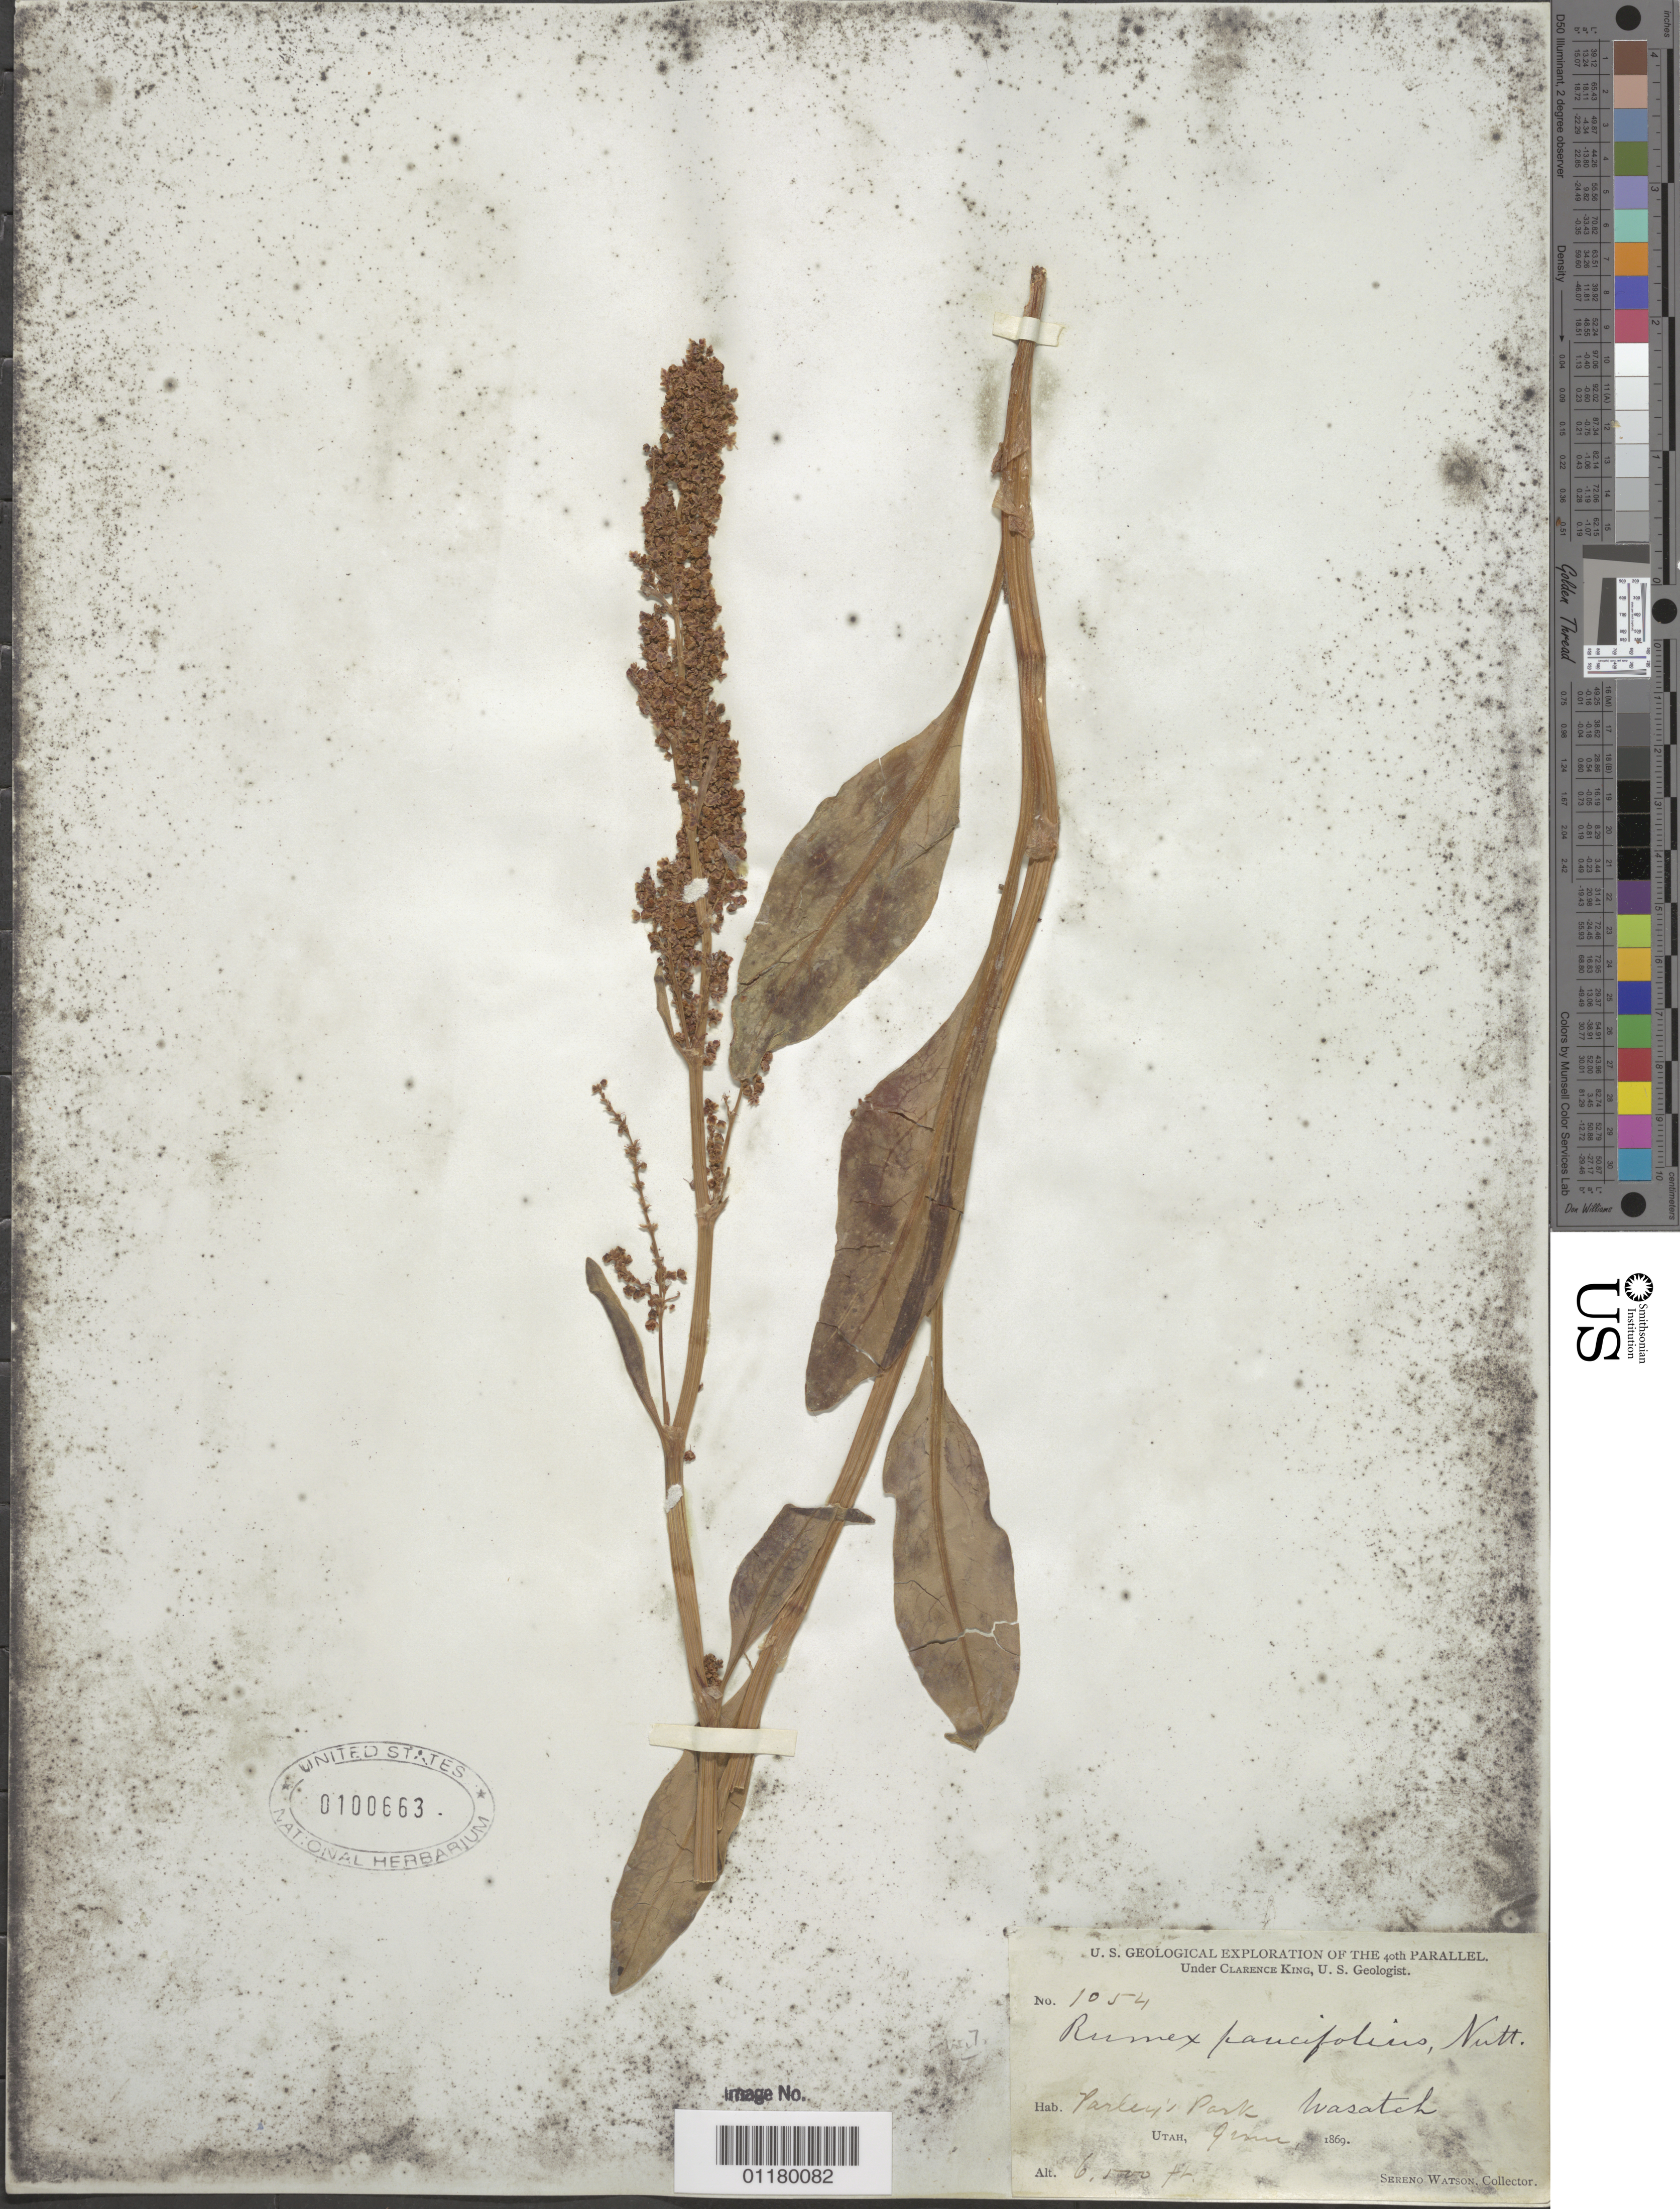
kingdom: Plantae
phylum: Tracheophyta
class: Magnoliopsida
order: Caryophyllales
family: Polygonaceae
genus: Rumex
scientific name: Rumex paucifolius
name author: Nutt.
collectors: S. Watson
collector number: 1054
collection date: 1869-06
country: United States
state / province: Utah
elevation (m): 1981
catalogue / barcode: US 100663